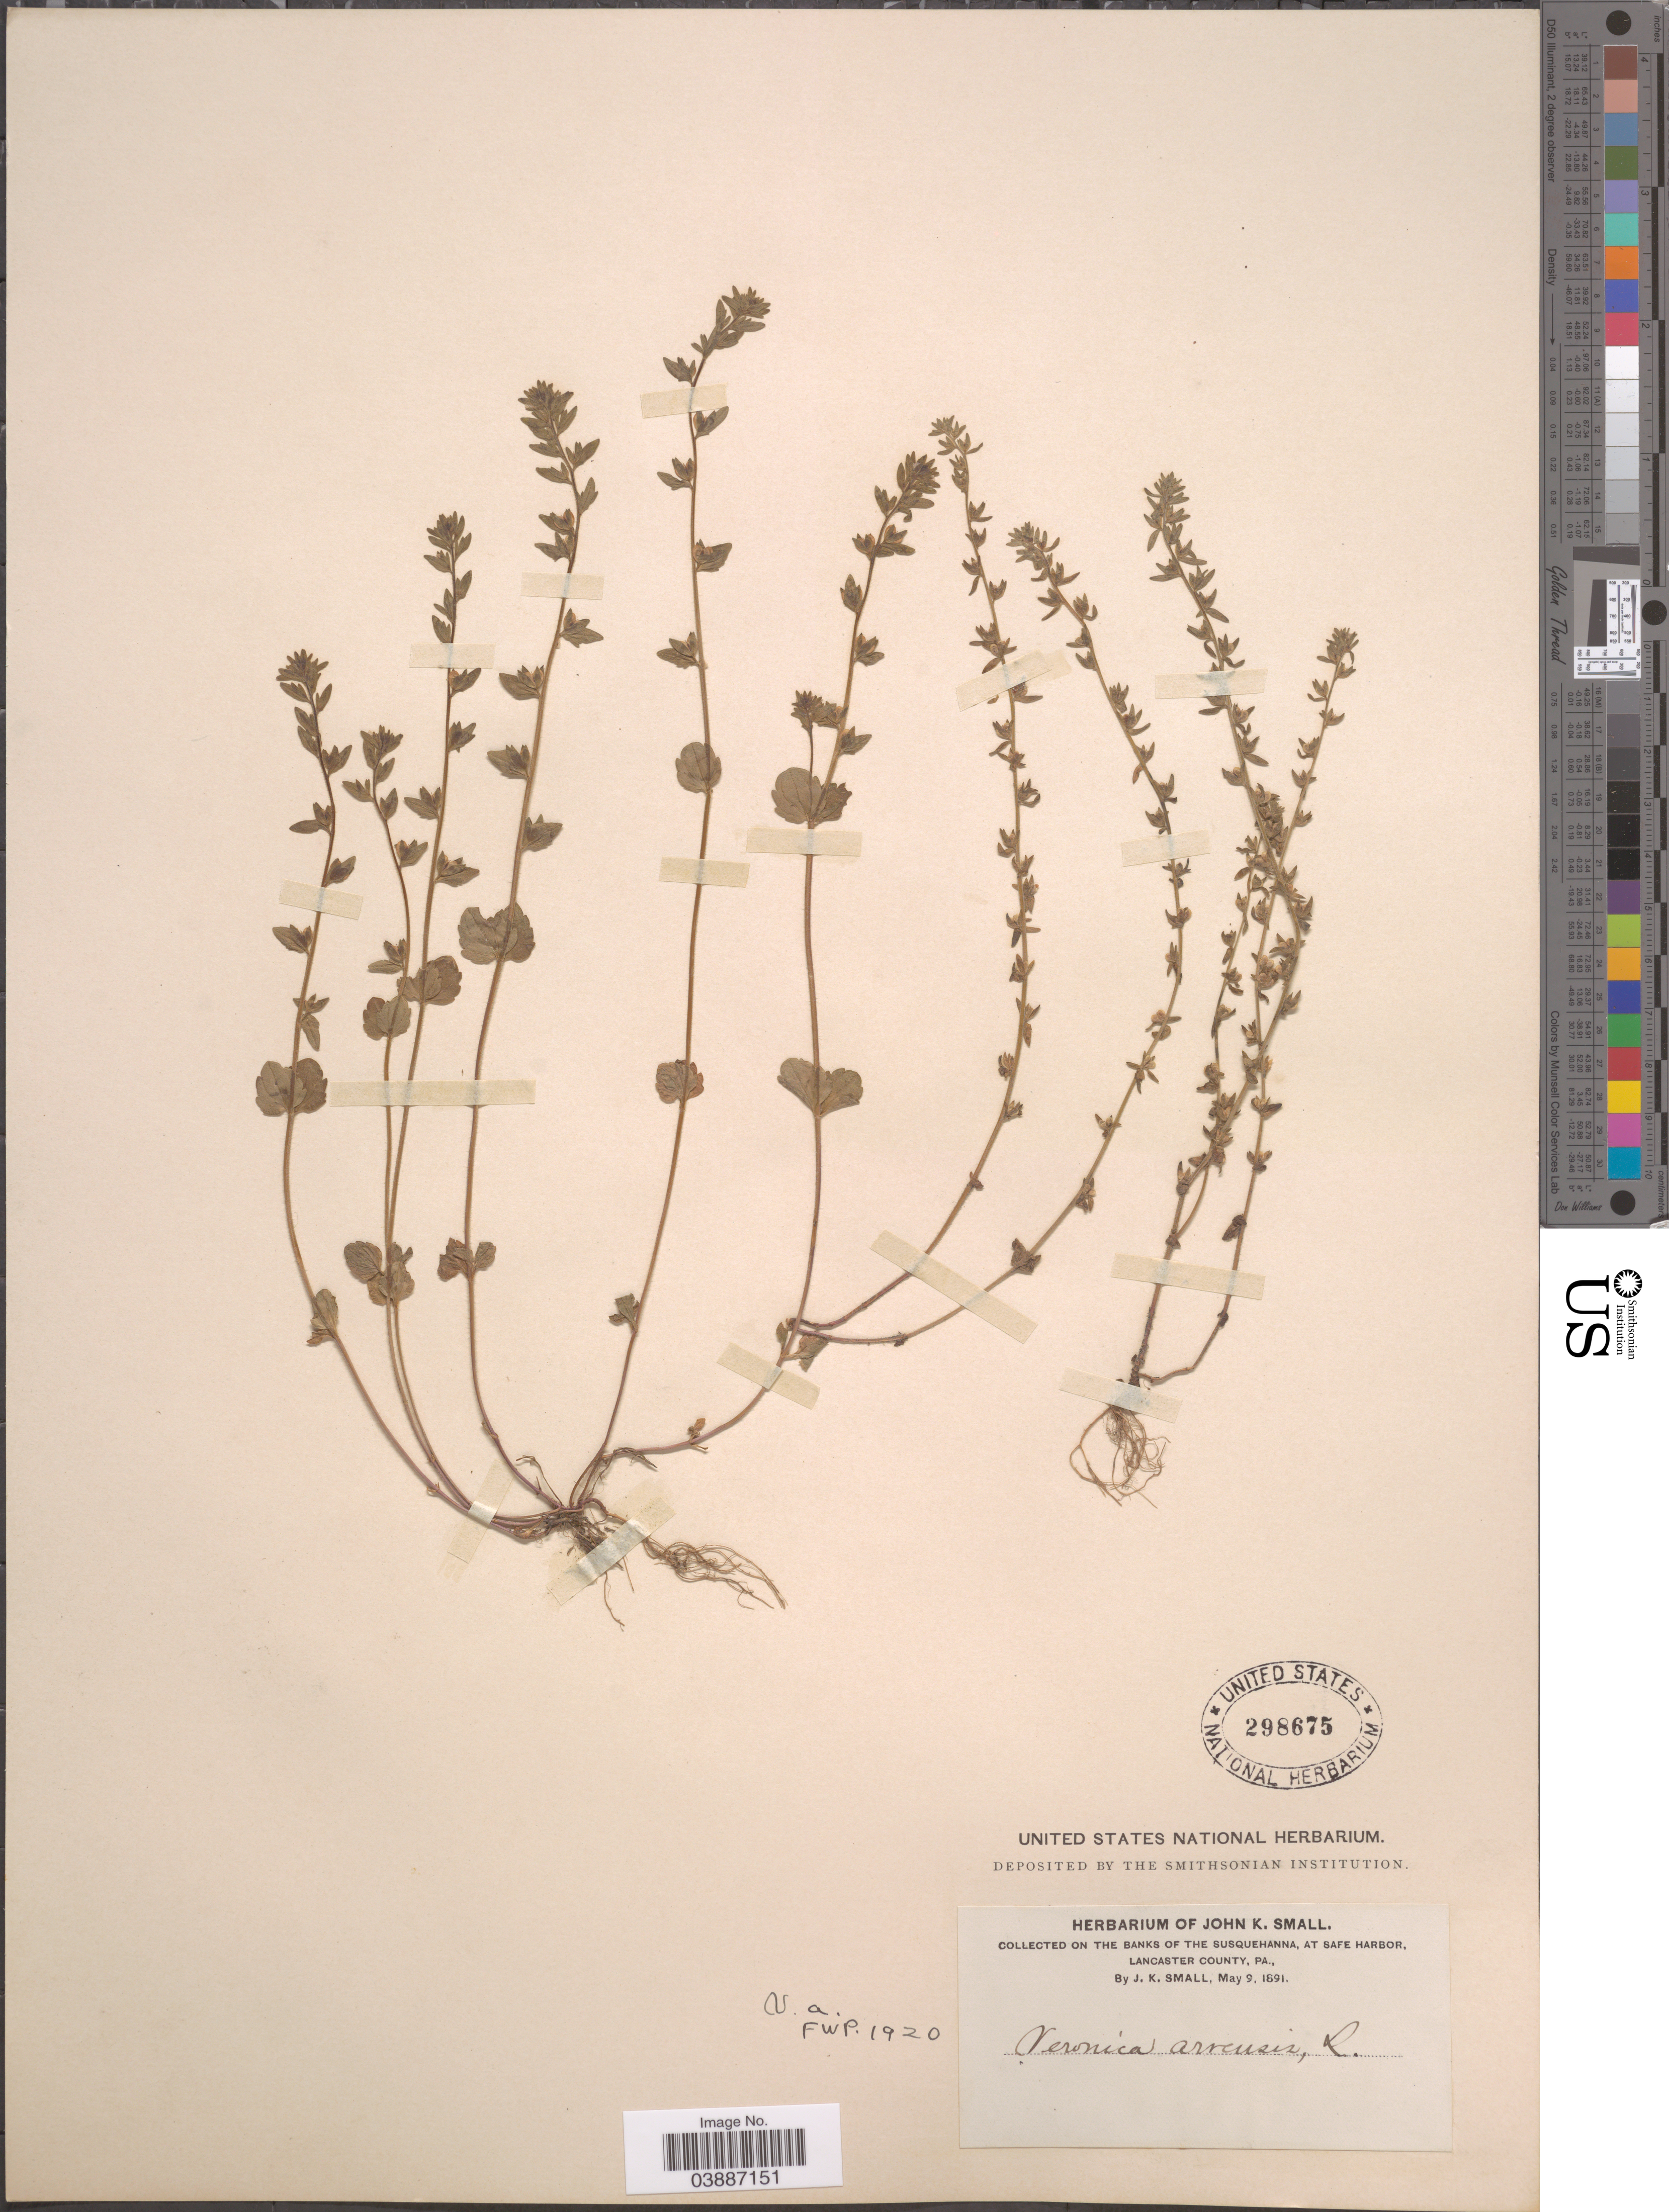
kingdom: Plantae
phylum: Tracheophyta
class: Magnoliopsida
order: Lamiales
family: Plantaginaceae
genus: Veronica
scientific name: Veronica arvensis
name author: L.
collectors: J. K. Small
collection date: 1891-05-09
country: United States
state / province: Pennsylvania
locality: On the banks of the Susquehanna, at Safe Harbor, Lancaster County.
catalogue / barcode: US 298675